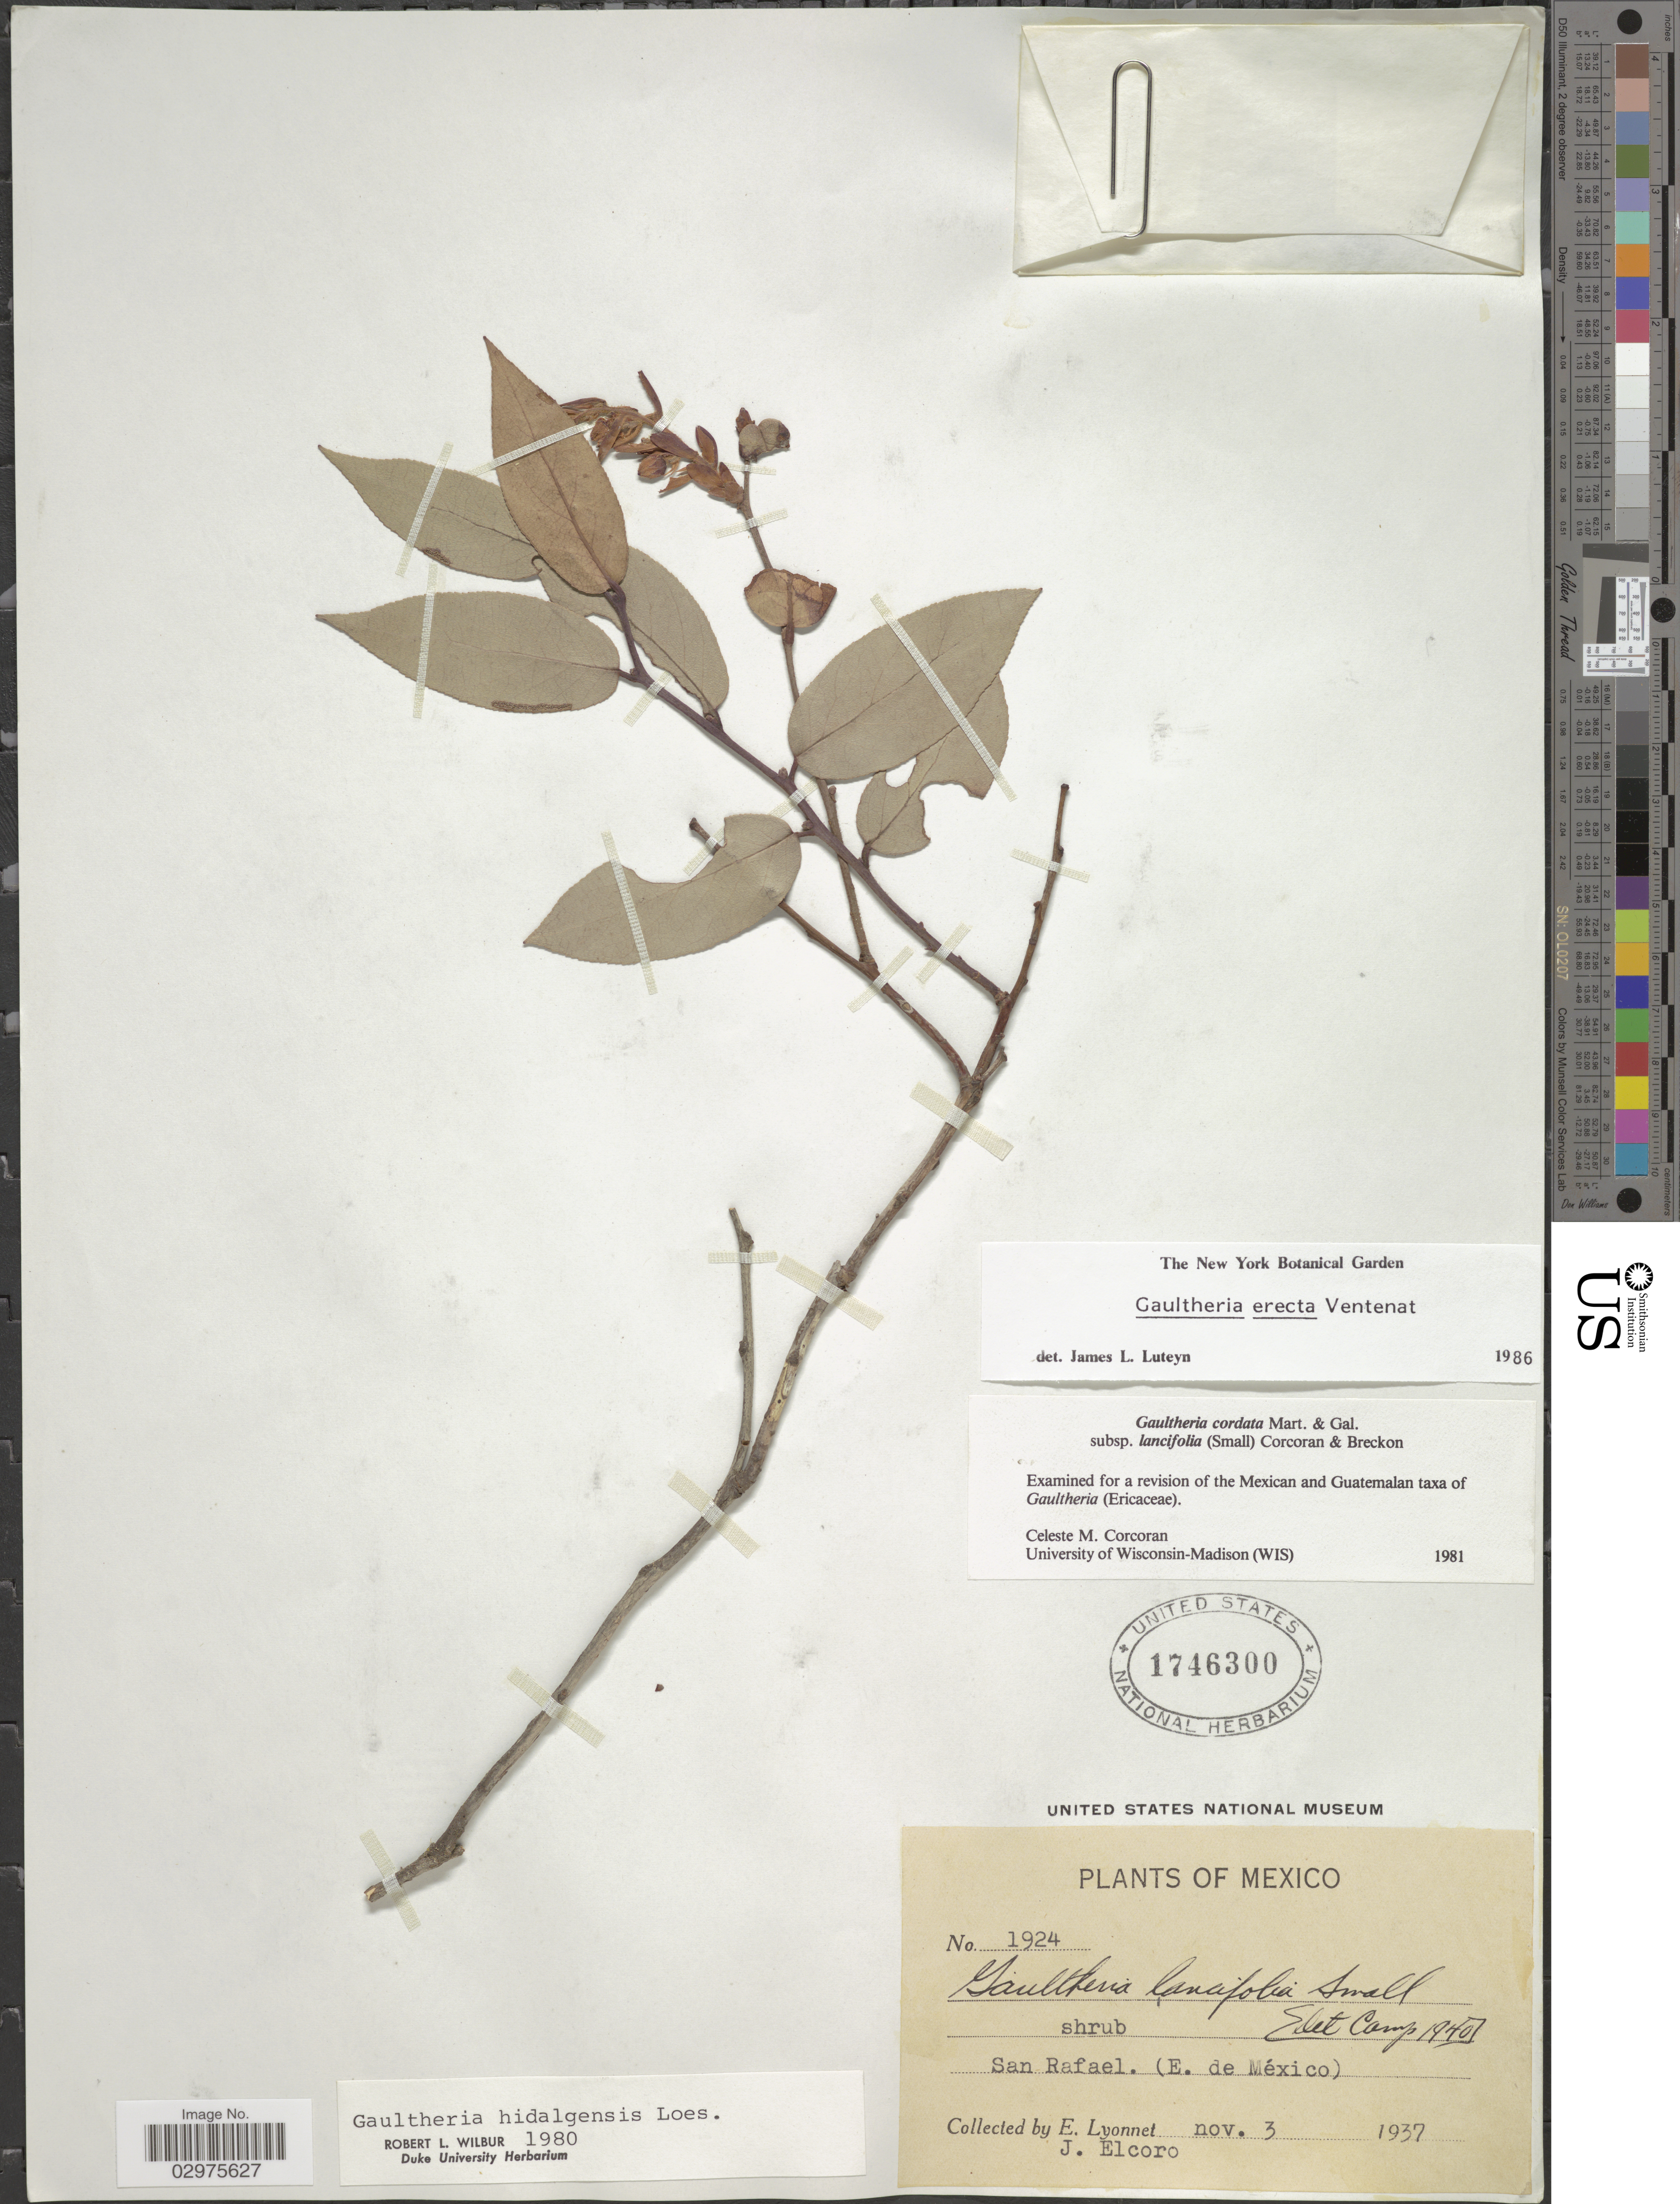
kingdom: Plantae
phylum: Tracheophyta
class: Magnoliopsida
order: Ericales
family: Ericaceae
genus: Gaultheria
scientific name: Gaultheria erecta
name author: Vent.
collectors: E. Lyonnet & J. Elcoro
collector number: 1924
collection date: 1937-11-03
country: Mexico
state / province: México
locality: San Rafael. (E. de México).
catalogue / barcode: US 1746300